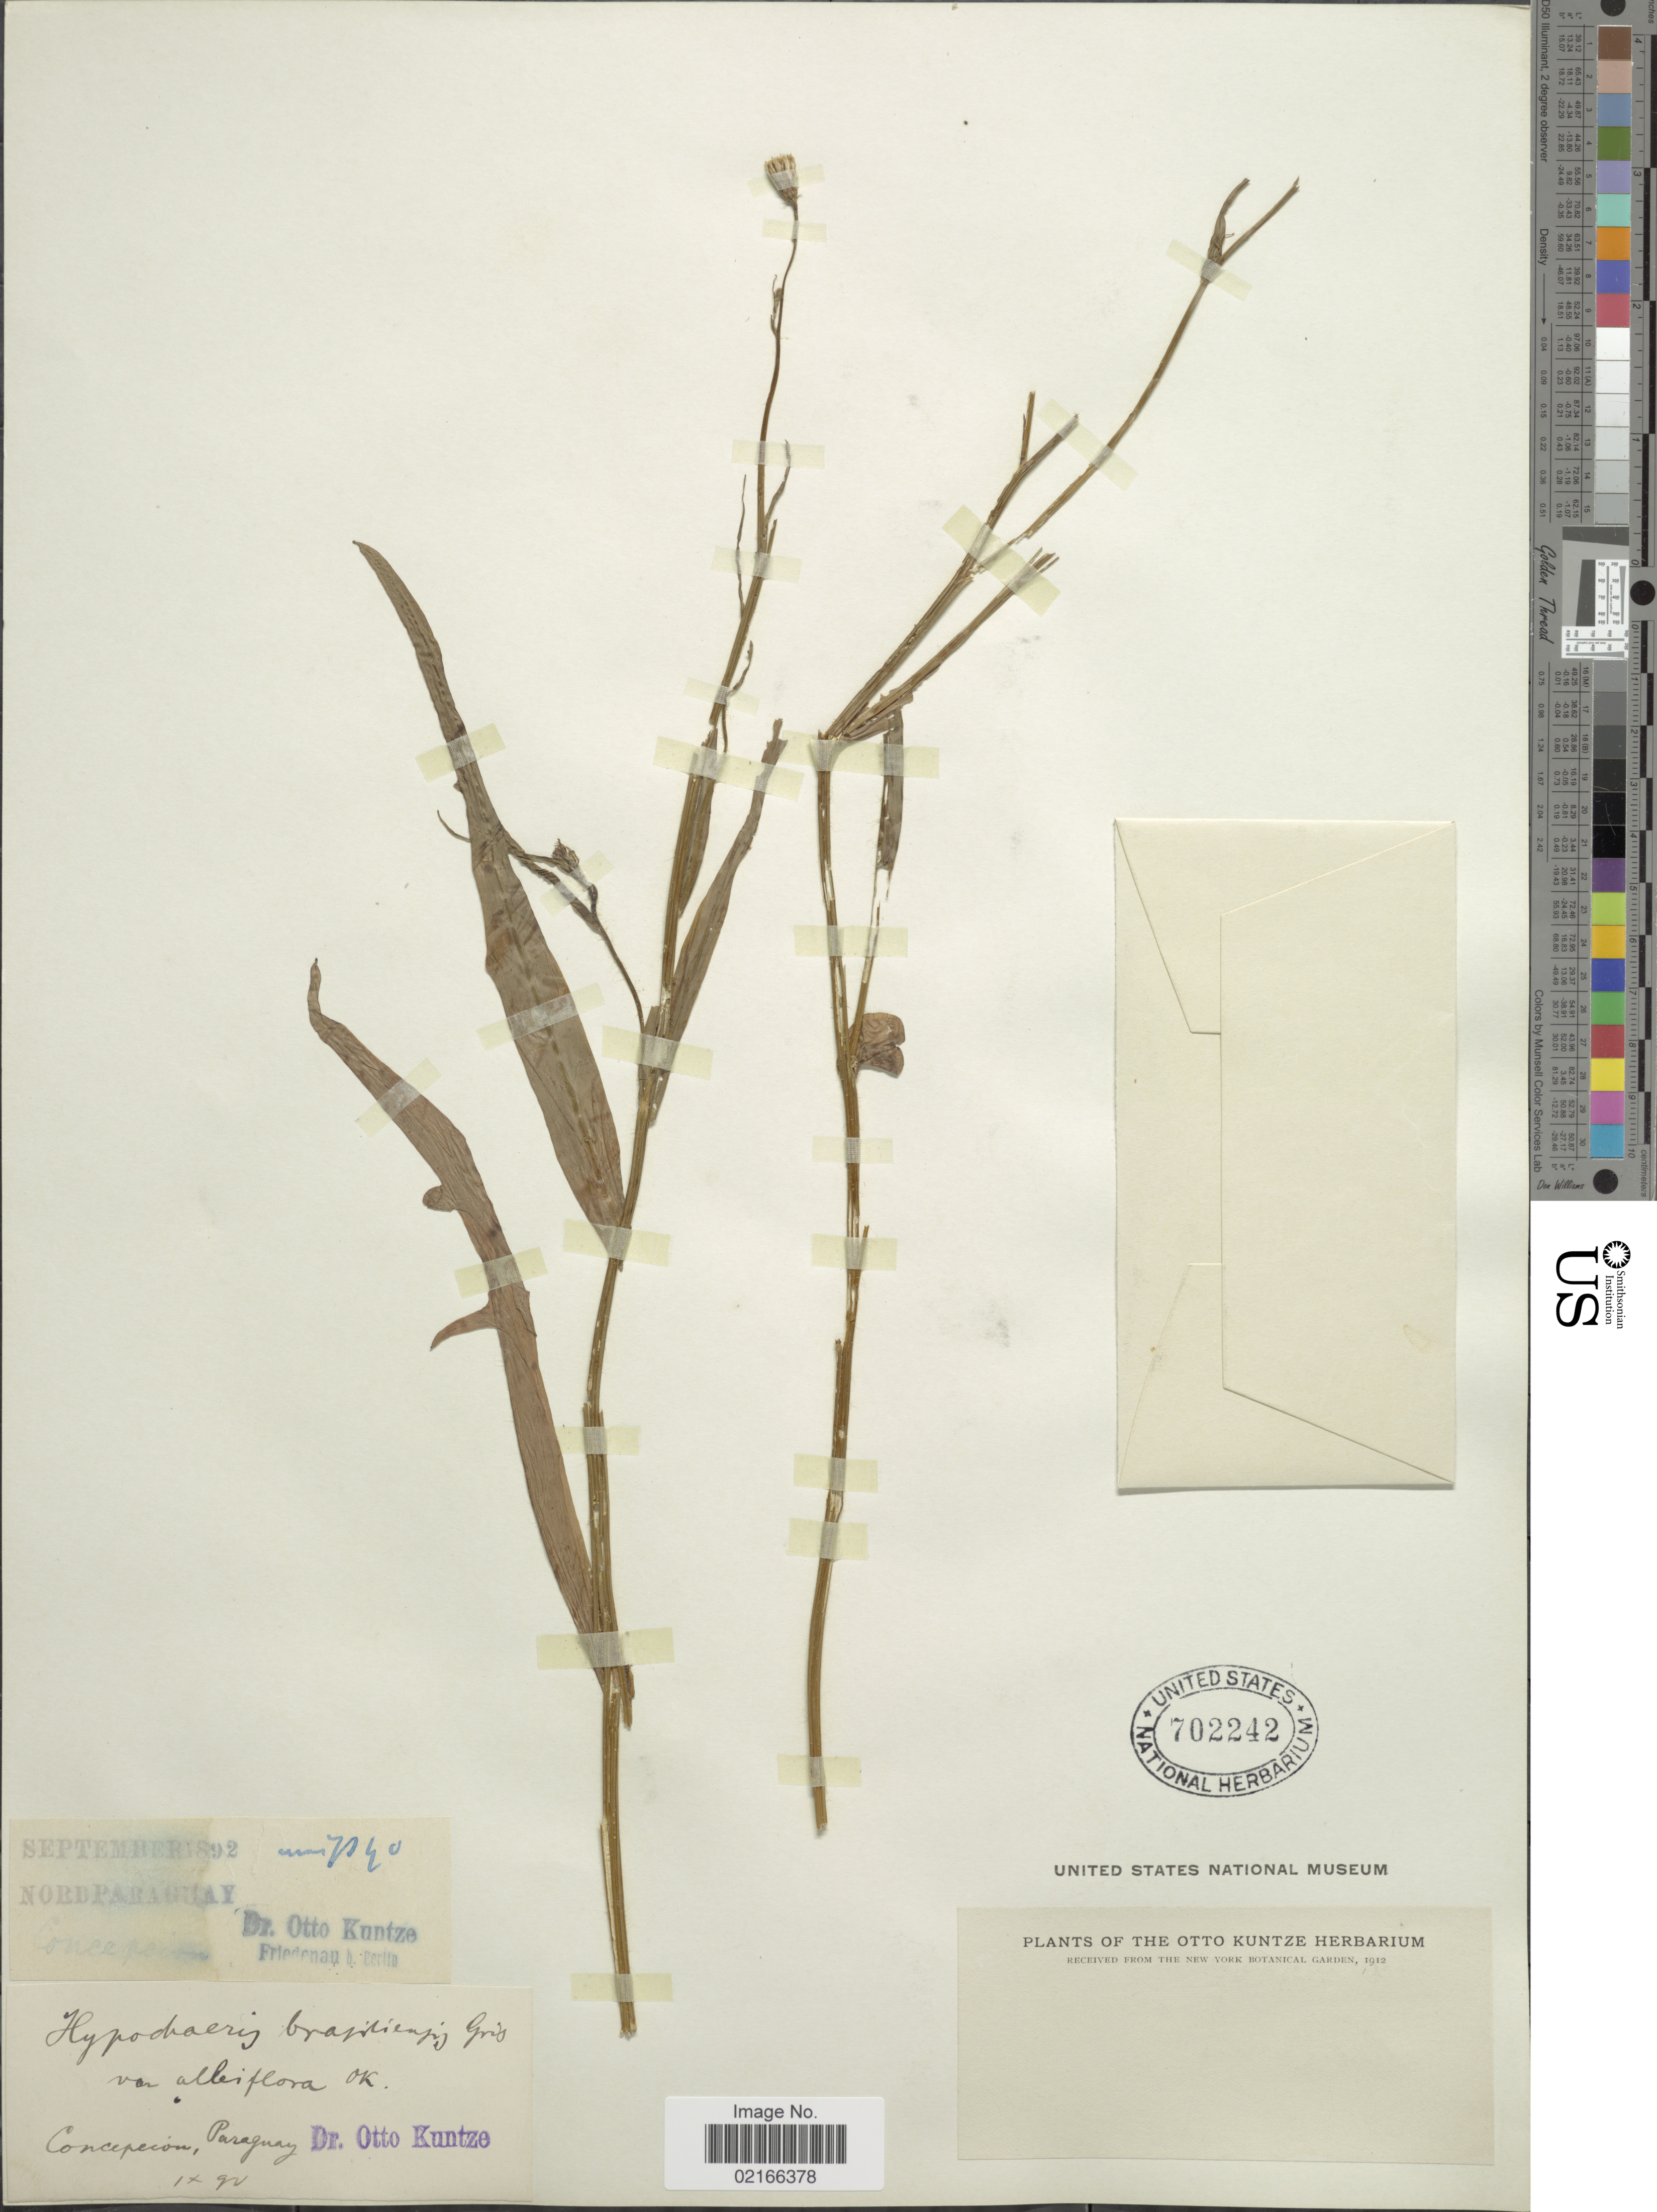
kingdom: Plantae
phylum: Tracheophyta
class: Magnoliopsida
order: Asterales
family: Asteraceae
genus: Hypochaeris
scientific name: Hypochaeris brasiliensis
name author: (Less.) Griseb.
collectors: C.E.O. Kuntze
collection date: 1892-09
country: Paraguay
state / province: Concepcion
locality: Nord Paraguay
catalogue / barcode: US 702242